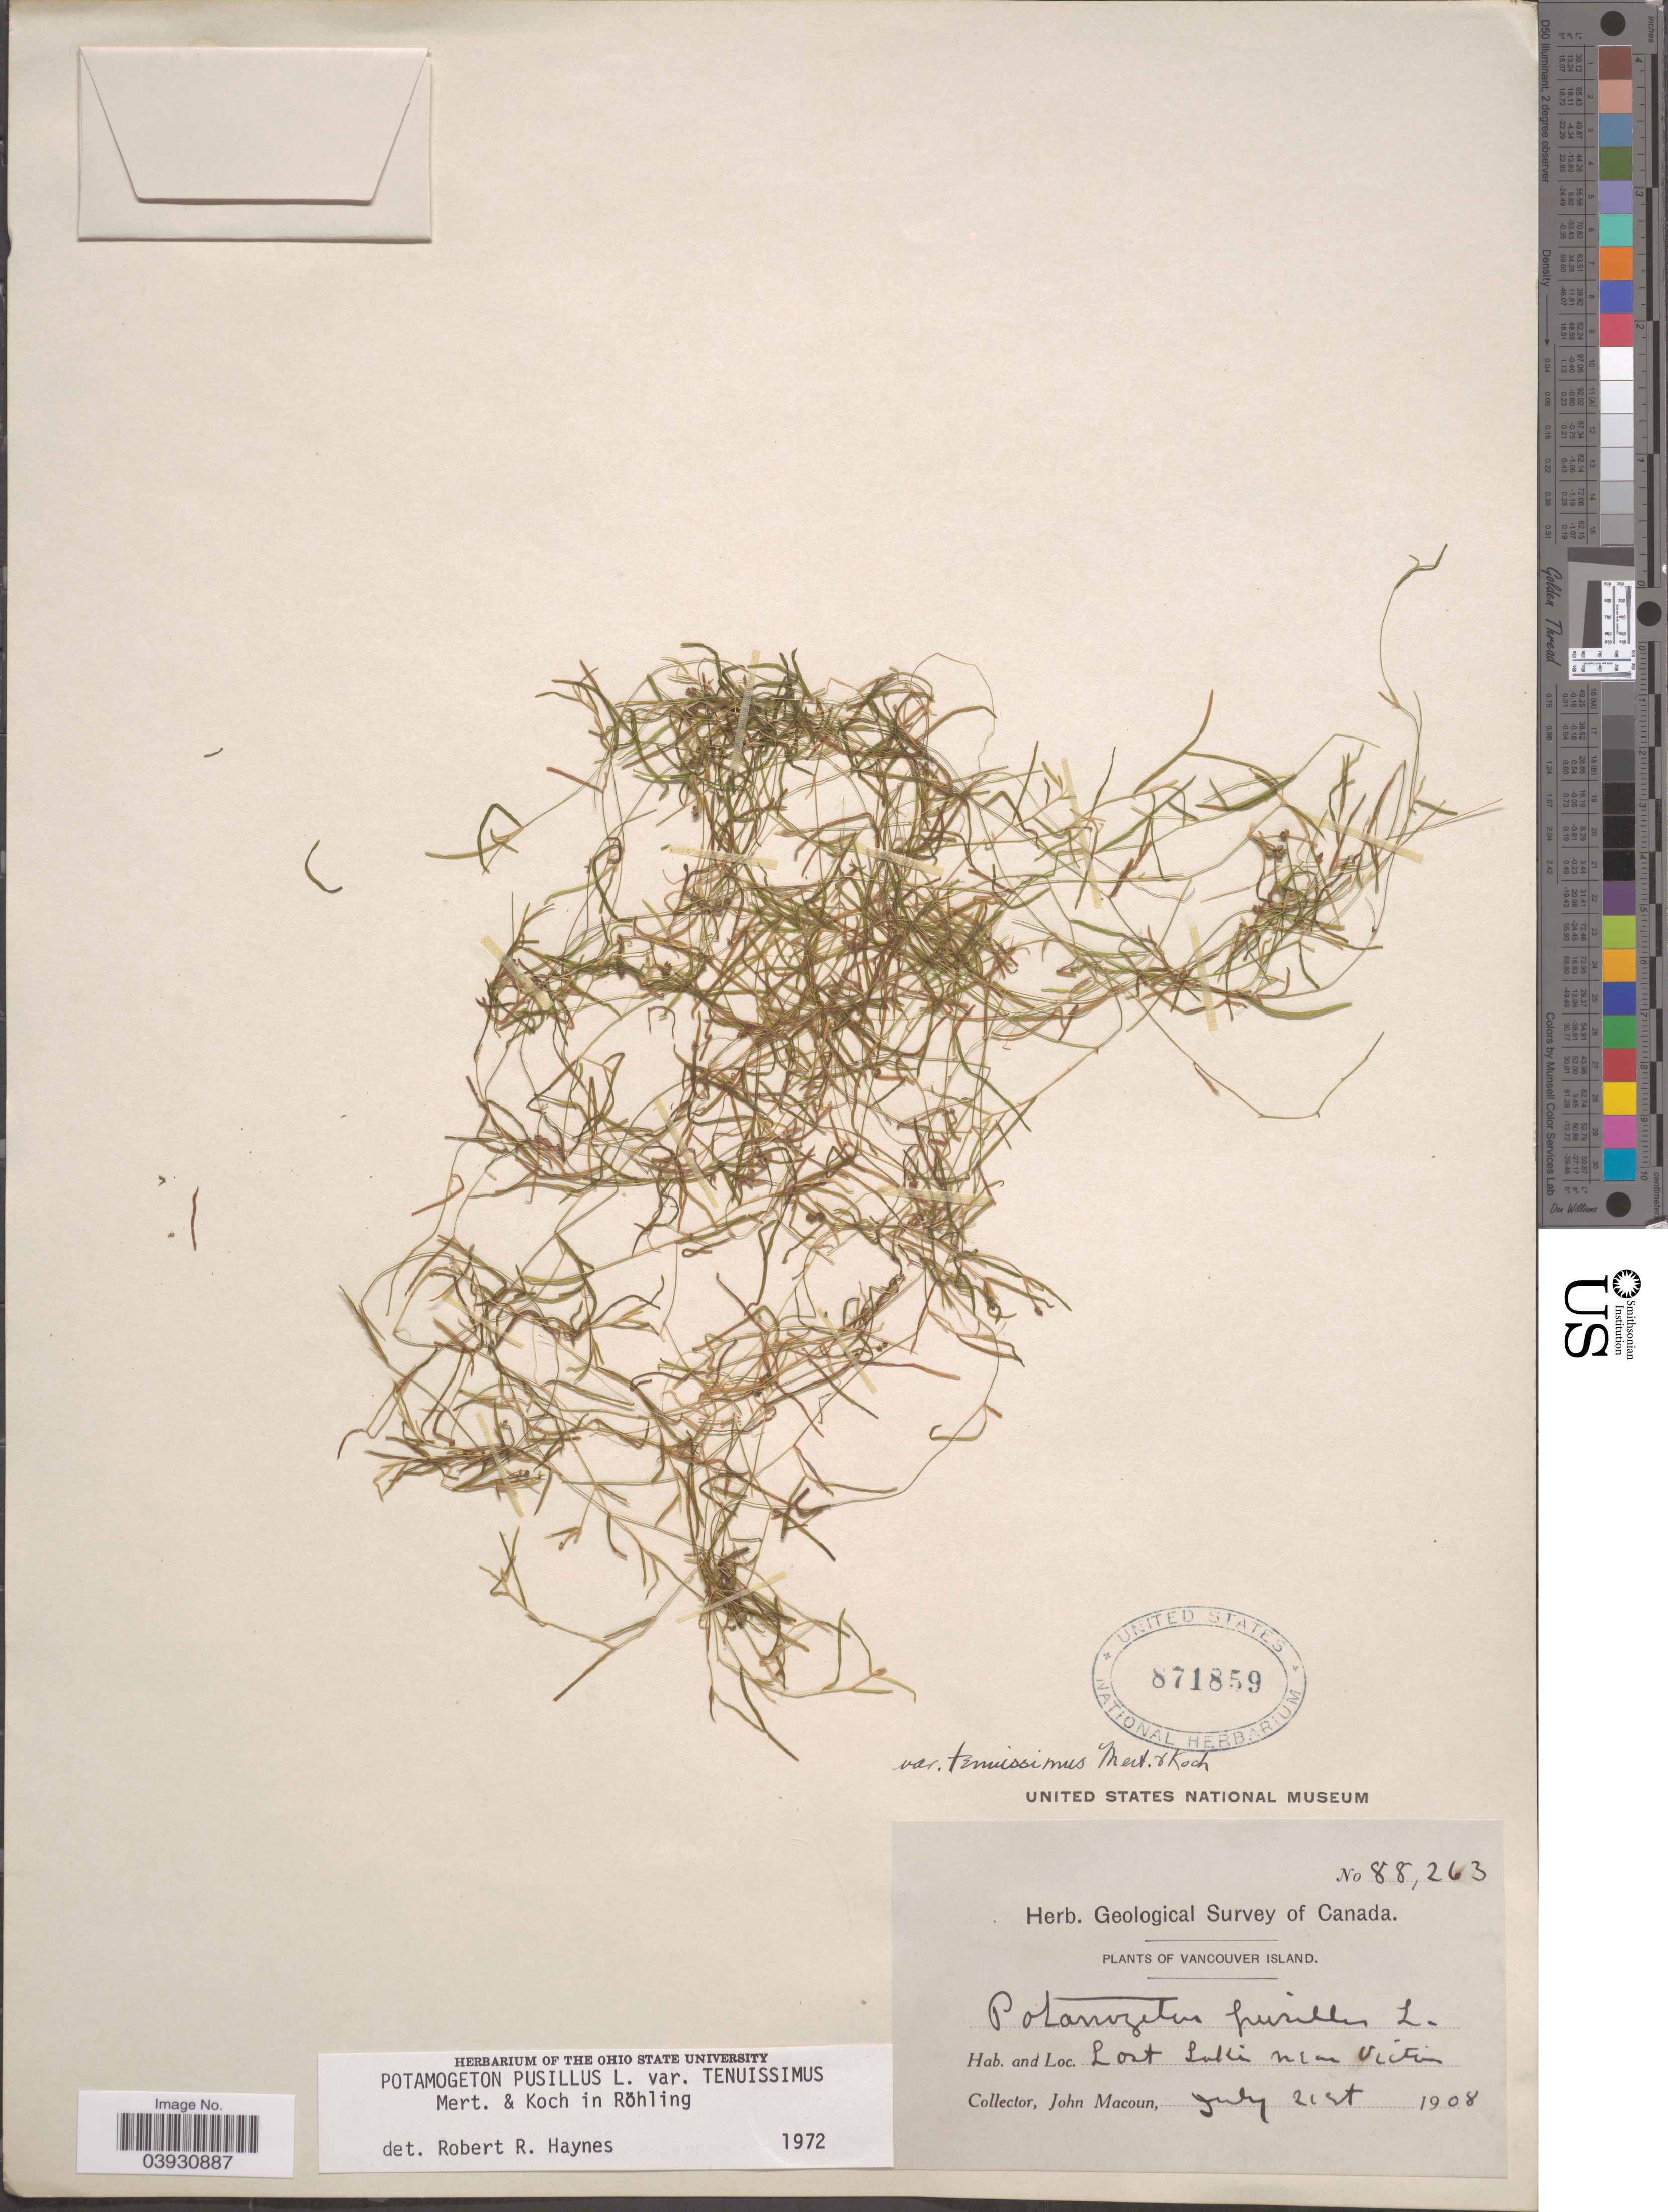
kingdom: Plantae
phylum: Tracheophyta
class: Liliopsida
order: Alismatales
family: Potamogetonaceae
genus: Potamogeton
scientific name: Potamogeton pusillus subsp. tenuissimus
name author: Mert. & W.D.J. Koch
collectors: J. Macoun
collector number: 88263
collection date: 1908-07-21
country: Canada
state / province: British Columbia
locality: Vancouver Island. Lost Lake near Victoria.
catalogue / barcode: US 871859